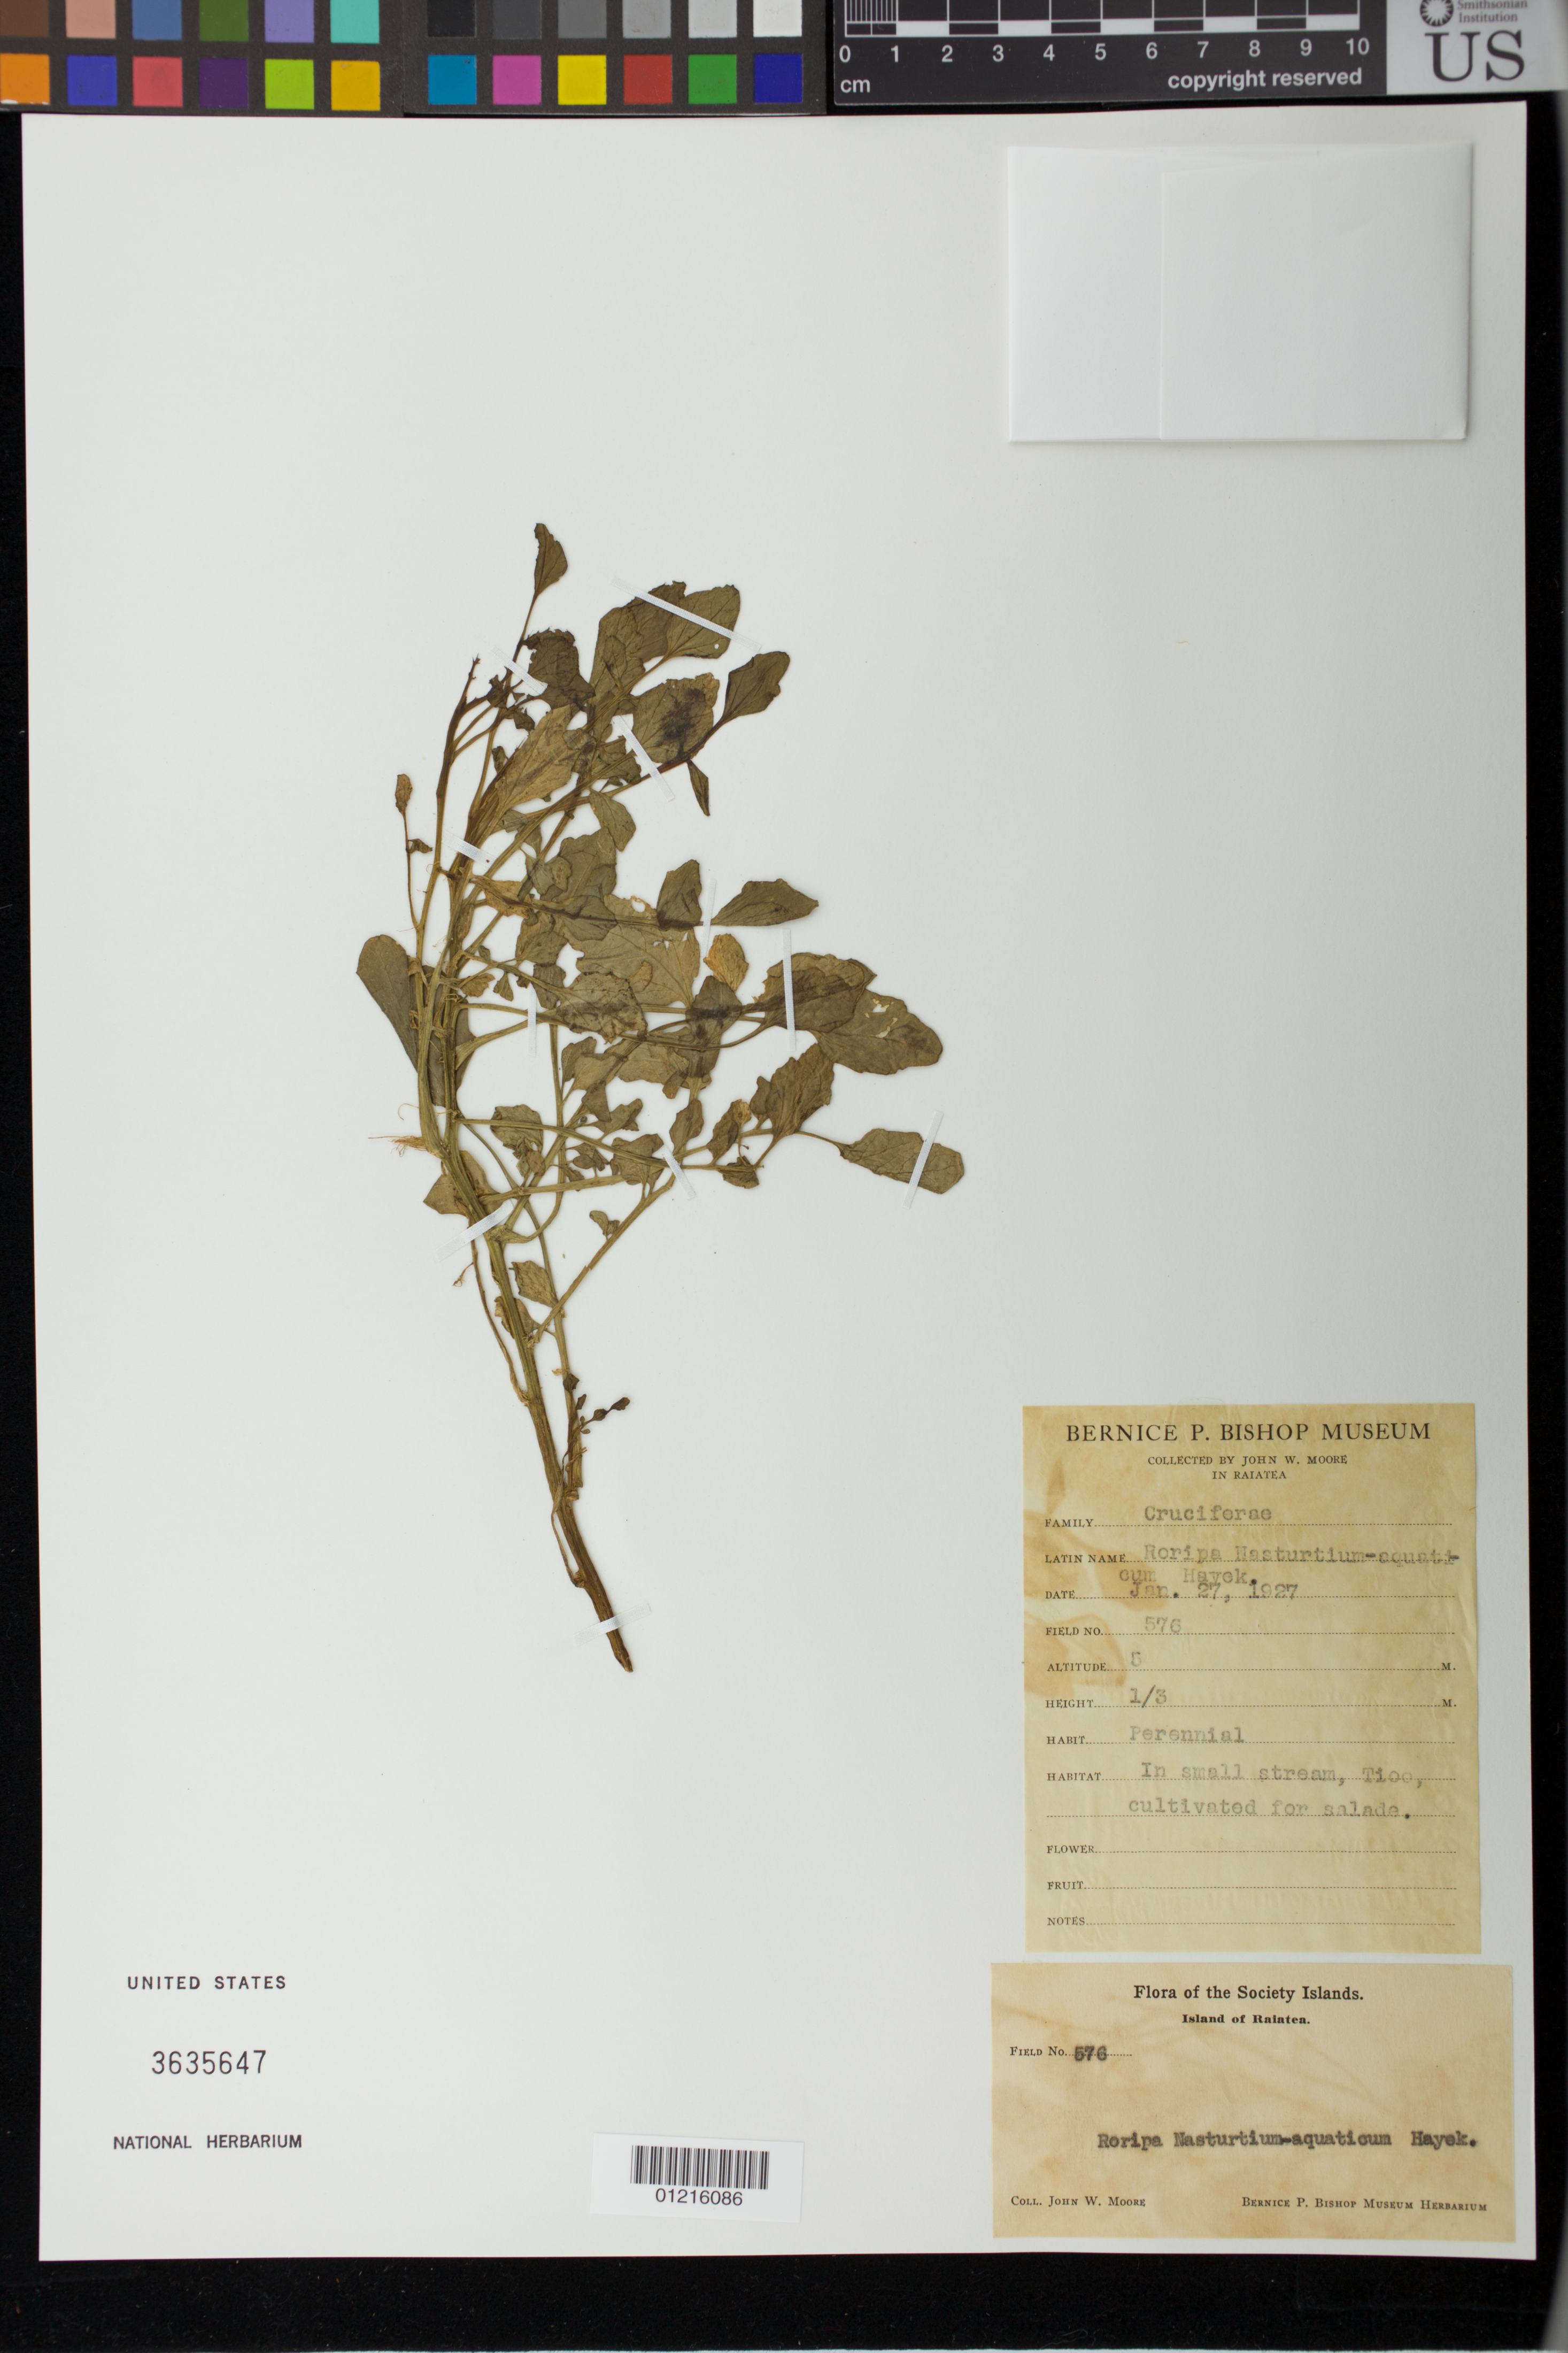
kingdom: Plantae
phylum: Tracheophyta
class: Magnoliopsida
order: Brassicales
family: Brassicaceae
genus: Nasturtium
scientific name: Nasturtium officinale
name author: R. Br.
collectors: J. Moore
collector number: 576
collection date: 1927-01-27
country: French Polynesia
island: Raiatea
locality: Tioo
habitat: In small stream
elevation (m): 5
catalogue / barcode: US 3635647